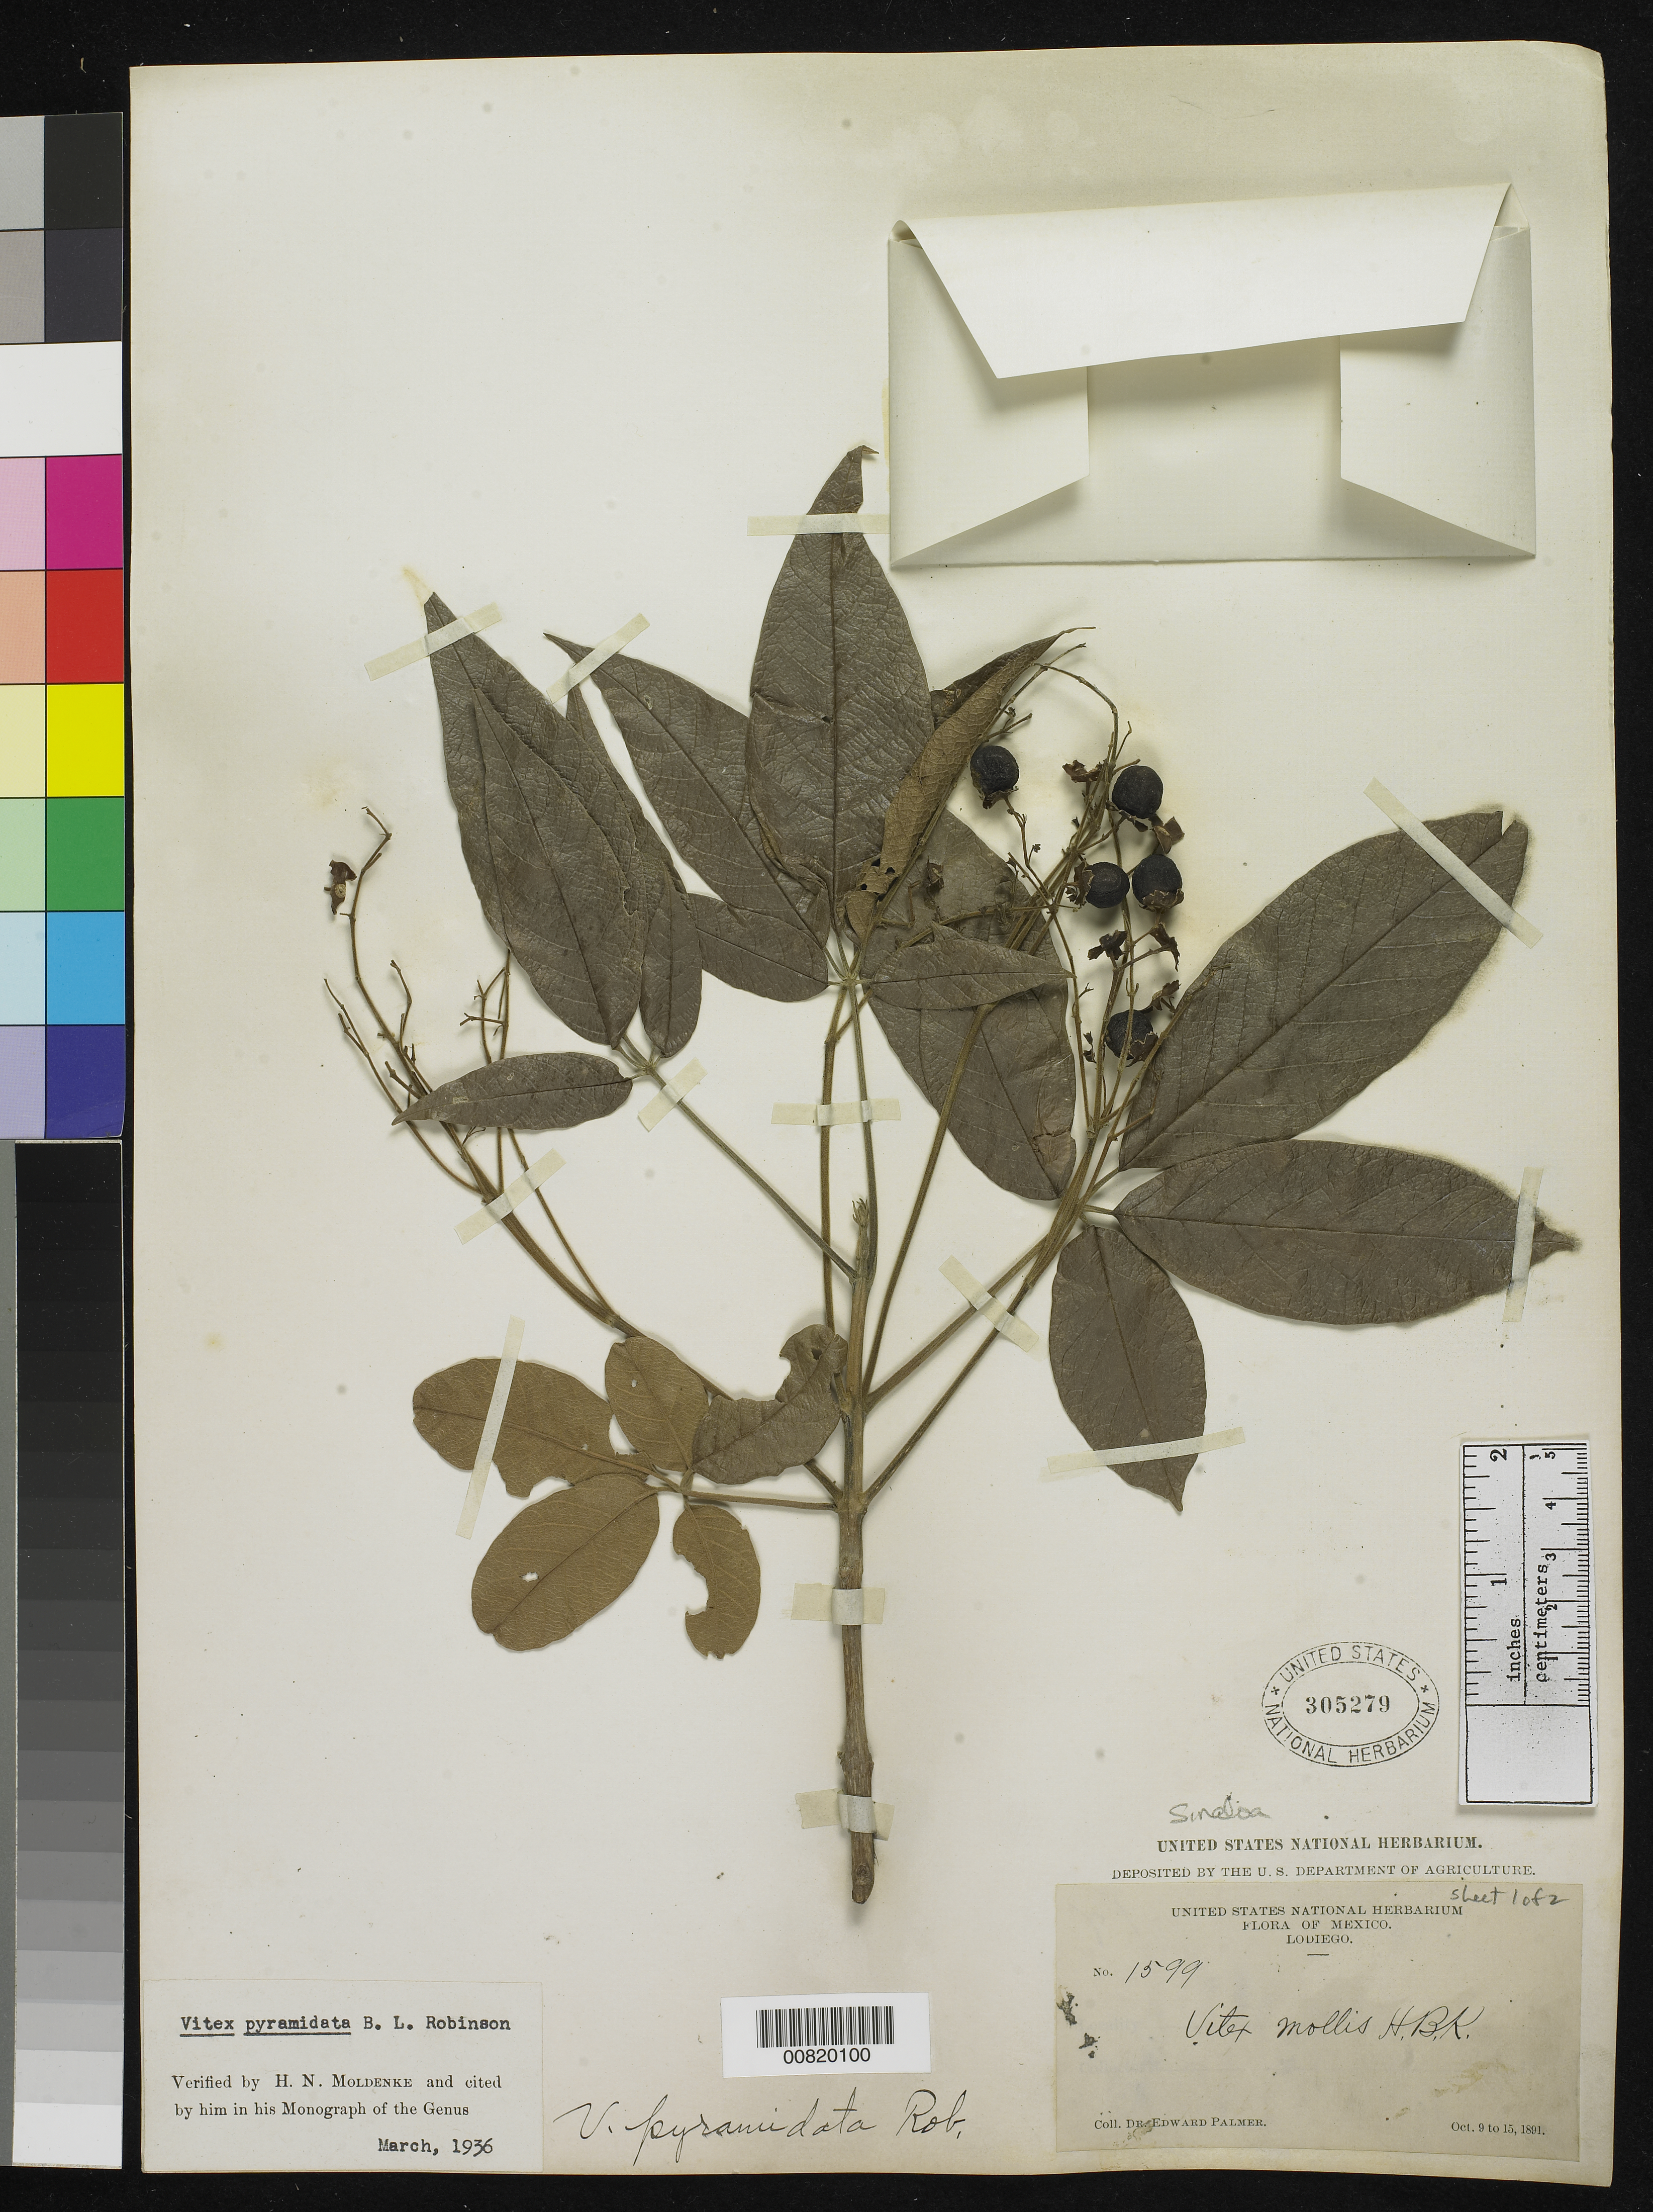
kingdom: Plantae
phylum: Tracheophyta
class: Magnoliopsida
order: Lamiales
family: Lamiaceae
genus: Vitex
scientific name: Vitex pyramidata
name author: B.L. Rob.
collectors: E. Palmer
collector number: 1599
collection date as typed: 09 Oct 1891 to 15 Oct 1891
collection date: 1891-10-09/1891-10-15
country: Mexico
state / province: Sinaloa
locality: Lodiego, Sinaloa.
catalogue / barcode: US 305279